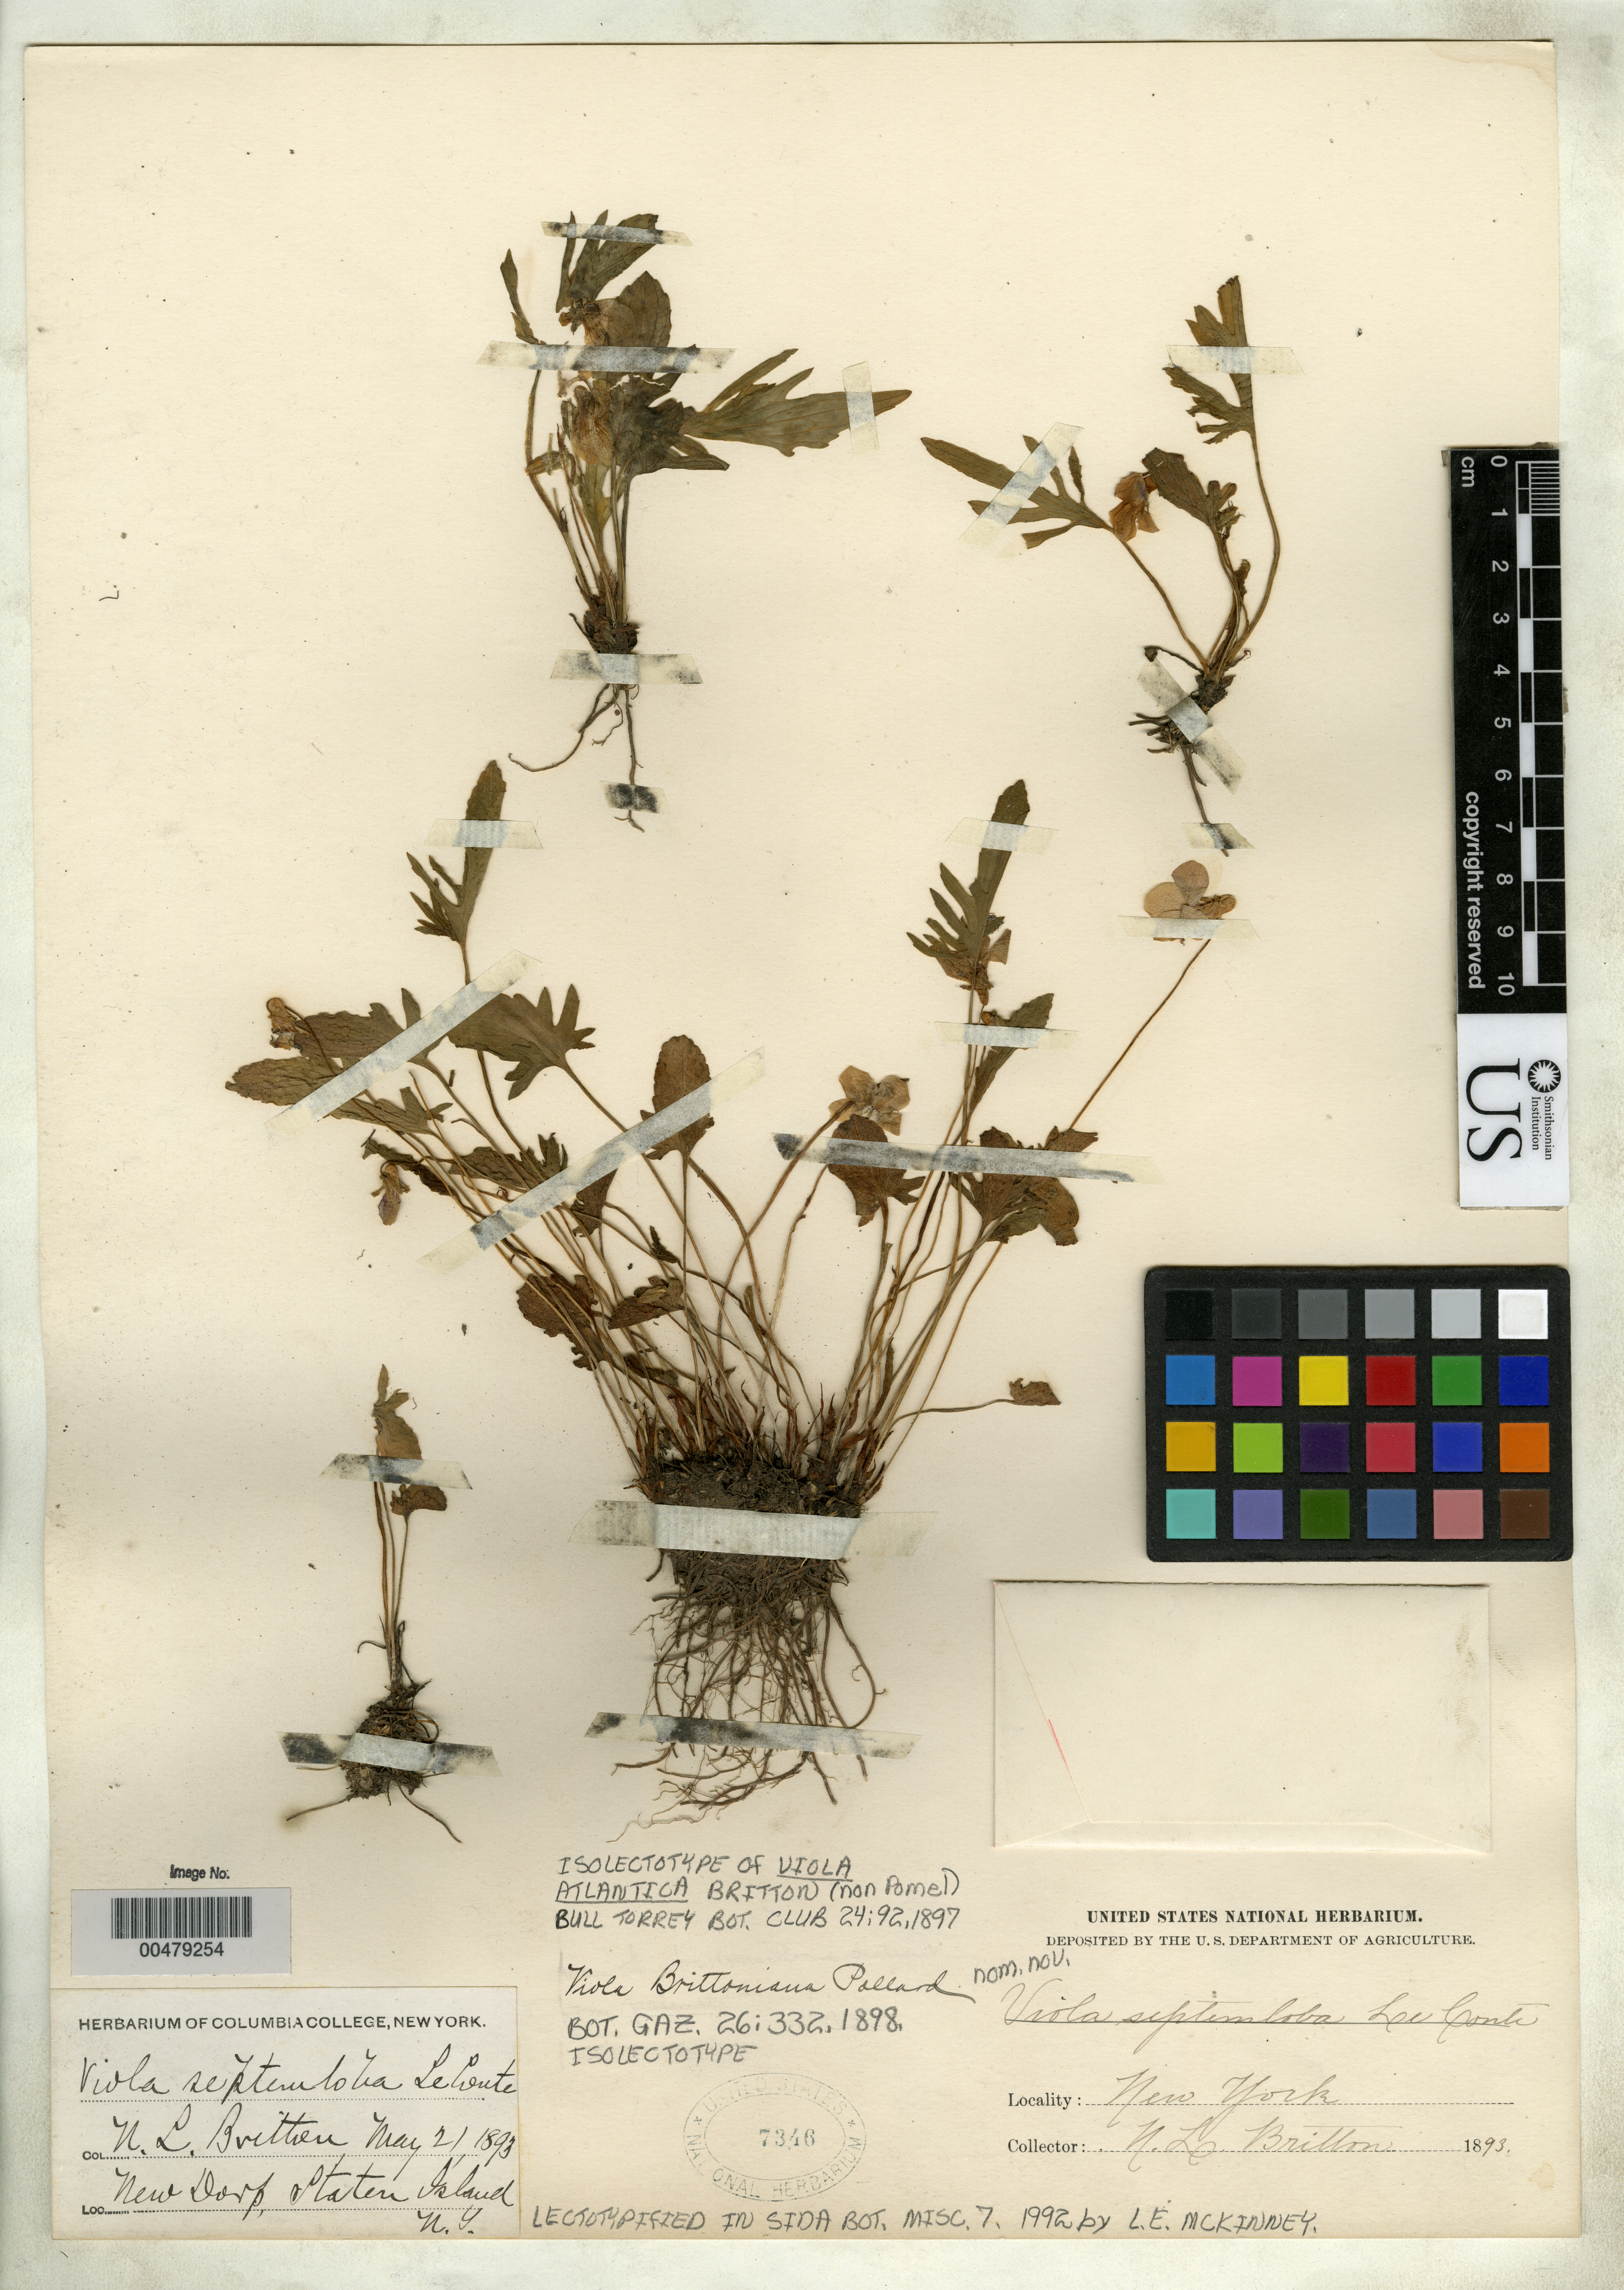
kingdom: Plantae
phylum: Tracheophyta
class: Magnoliopsida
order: Malpighiales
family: Violaceae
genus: Viola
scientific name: Viola brittoniana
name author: Pollard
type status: Isolectotype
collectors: N. Britton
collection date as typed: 21 May 1893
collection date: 1893-05-21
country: United States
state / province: New York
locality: Staten I.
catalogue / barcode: US 7346